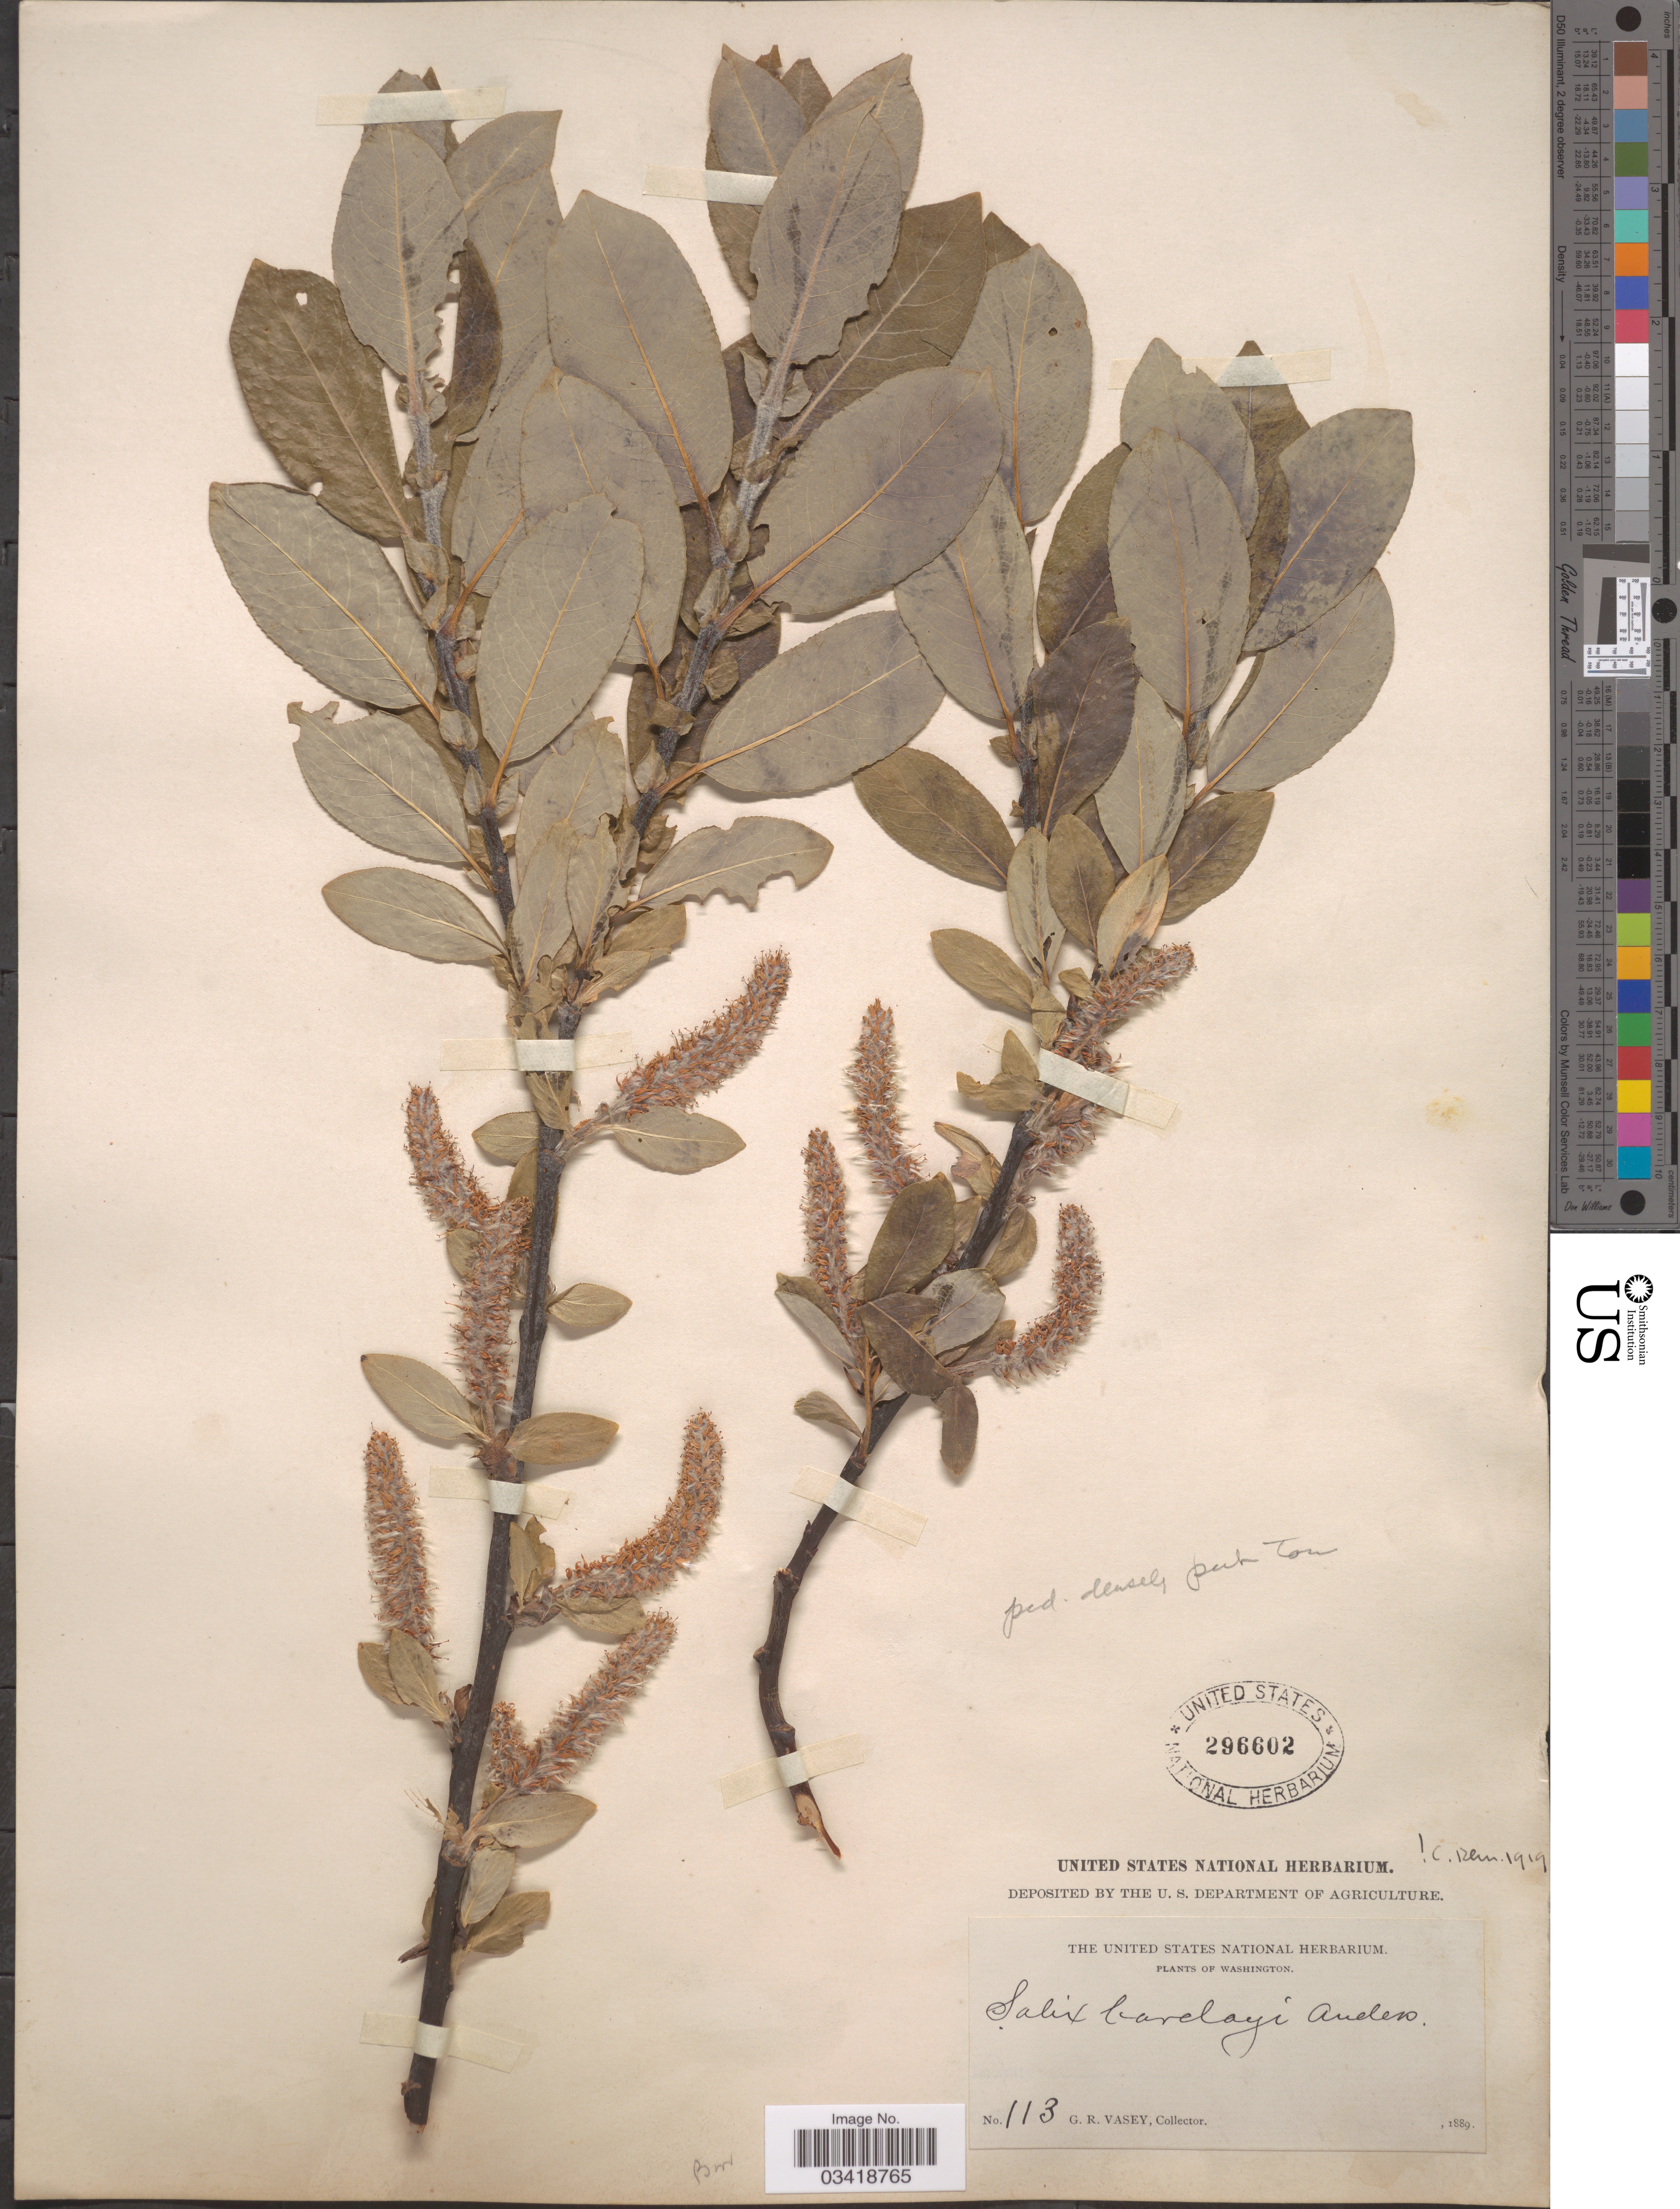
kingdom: Plantae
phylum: Tracheophyta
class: Magnoliopsida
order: Malpighiales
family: Salicaceae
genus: Salix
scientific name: Salix barclayi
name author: Andersson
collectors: G. R. Vasey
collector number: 113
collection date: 1889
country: United States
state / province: Washington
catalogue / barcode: US 296602